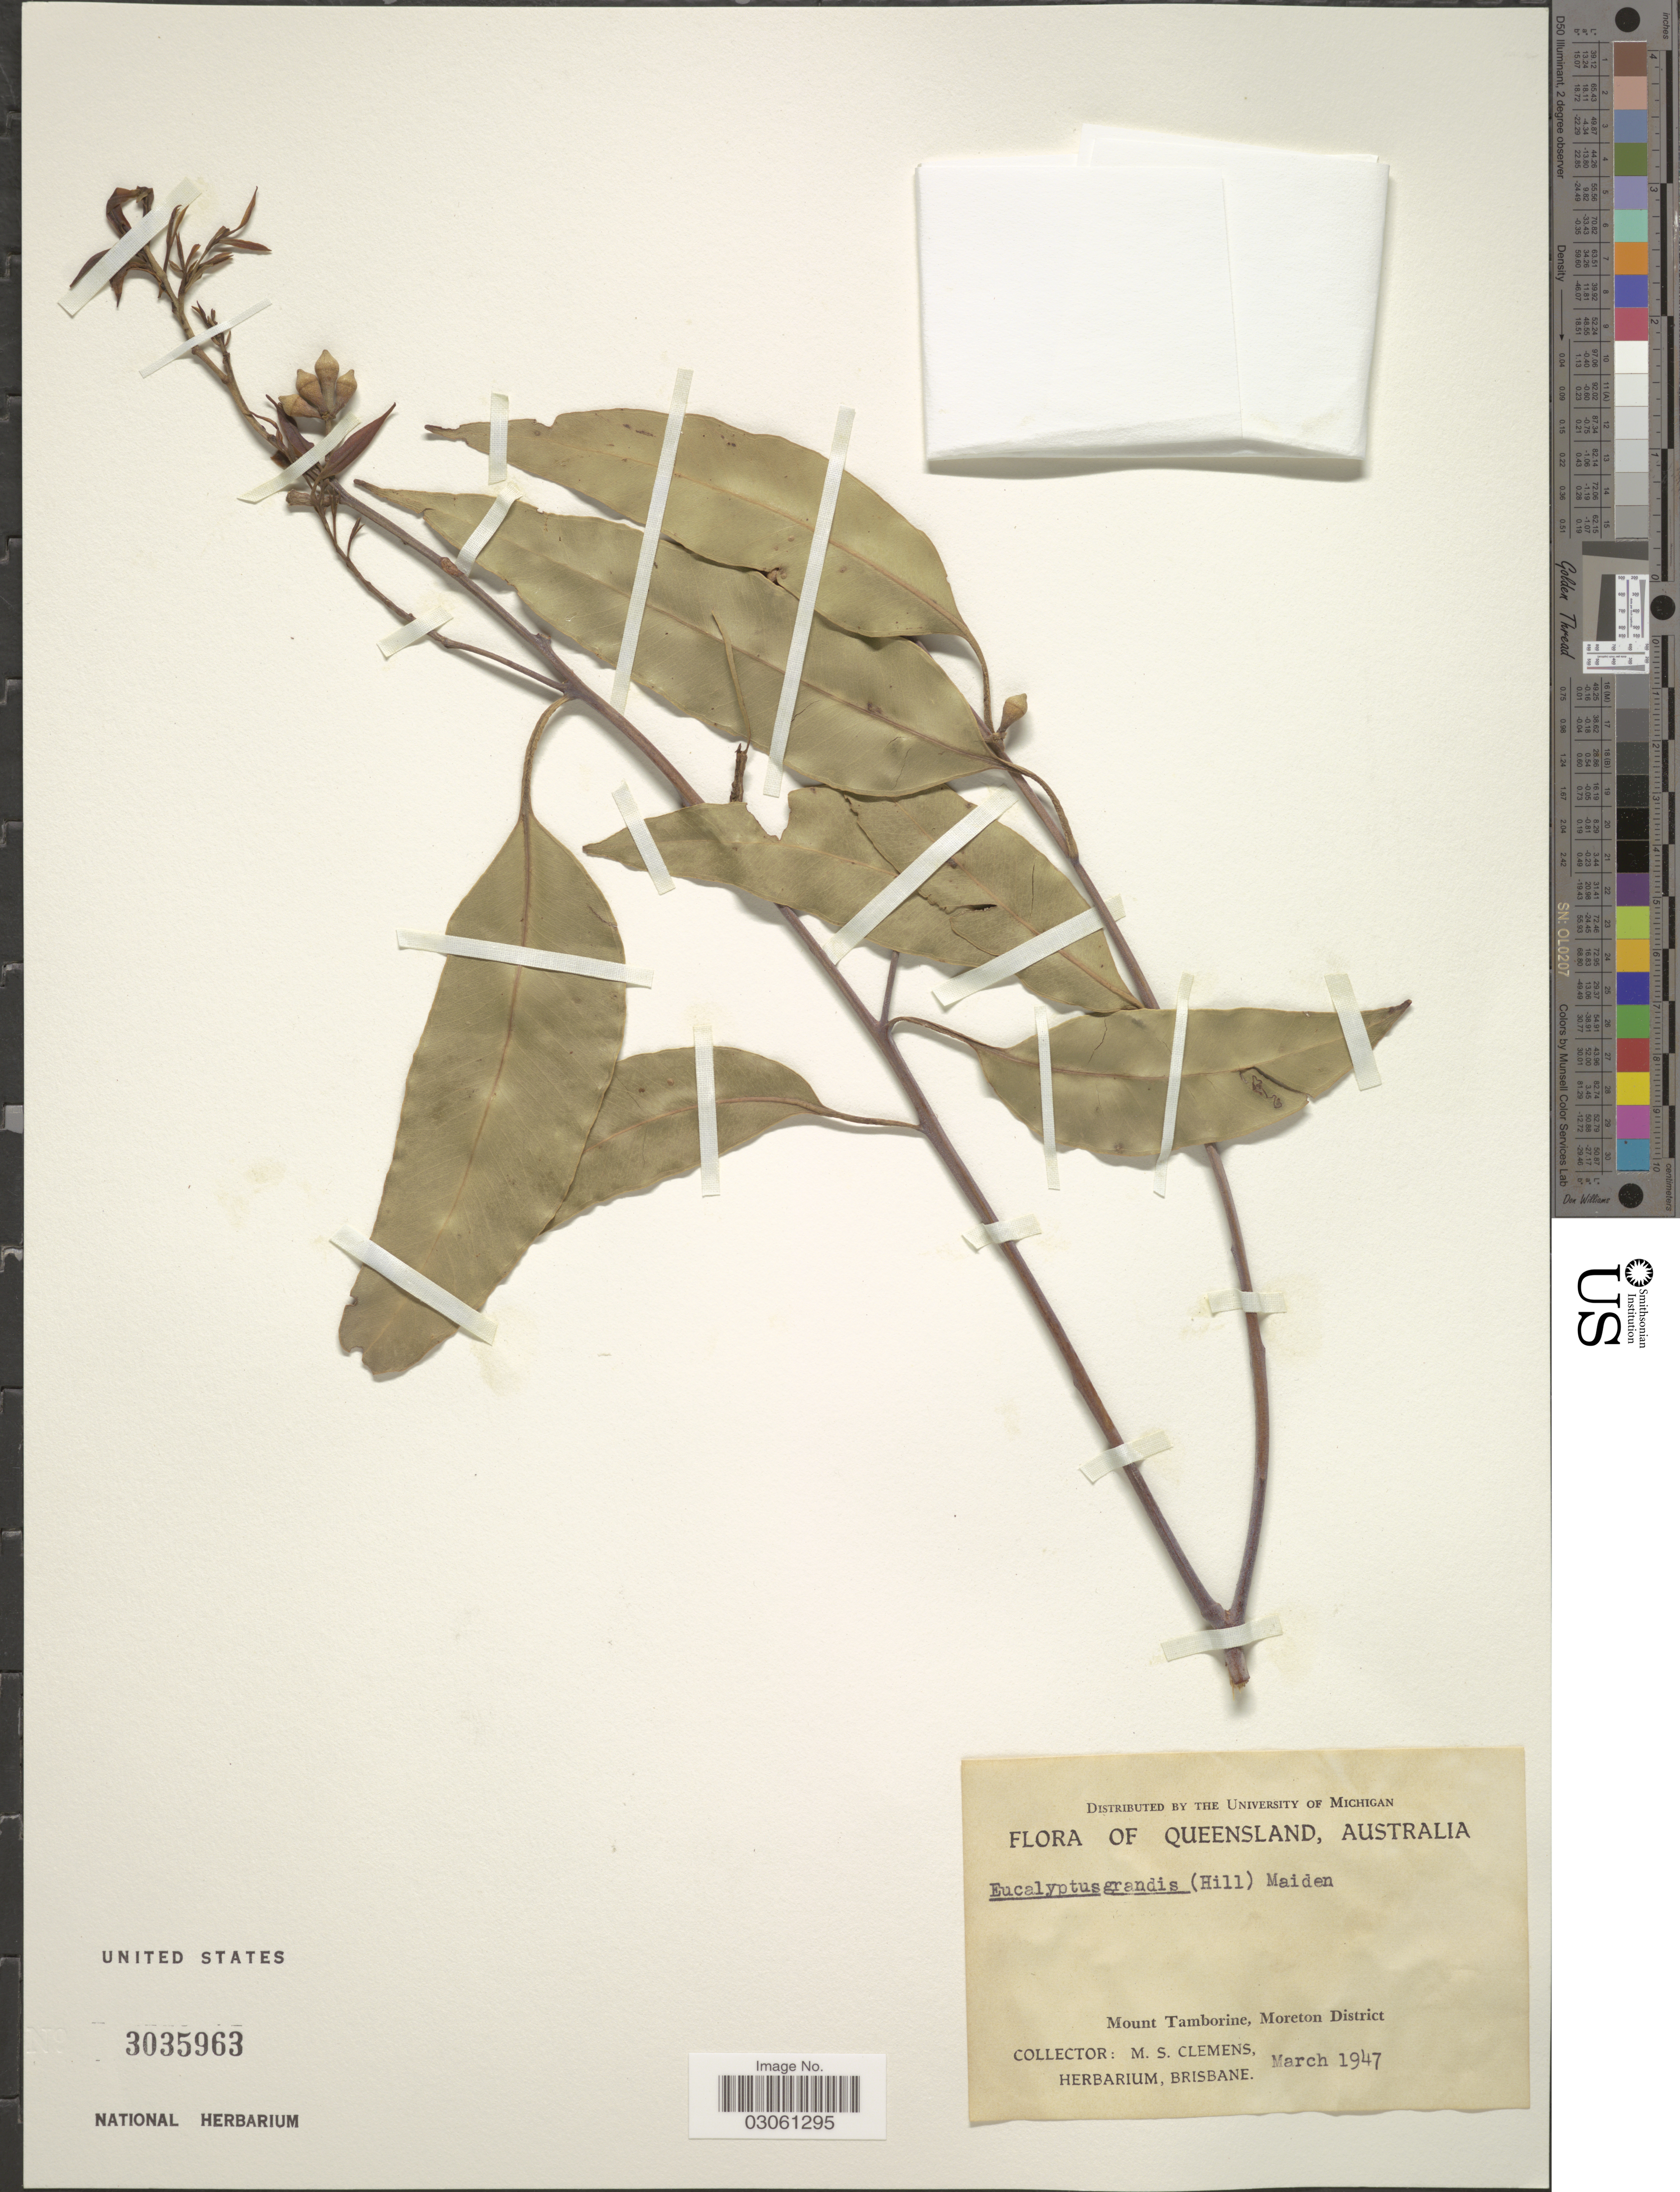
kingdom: Plantae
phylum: Tracheophyta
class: Magnoliopsida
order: Myrtales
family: Myrtaceae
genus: Eucalyptus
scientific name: Eucalyptus grandis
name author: W. Hill ex Maiden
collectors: M. S. Clemens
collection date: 1947-03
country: Australia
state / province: Queensland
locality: Mount Tamborine, Moreton District.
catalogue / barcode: US 3035963